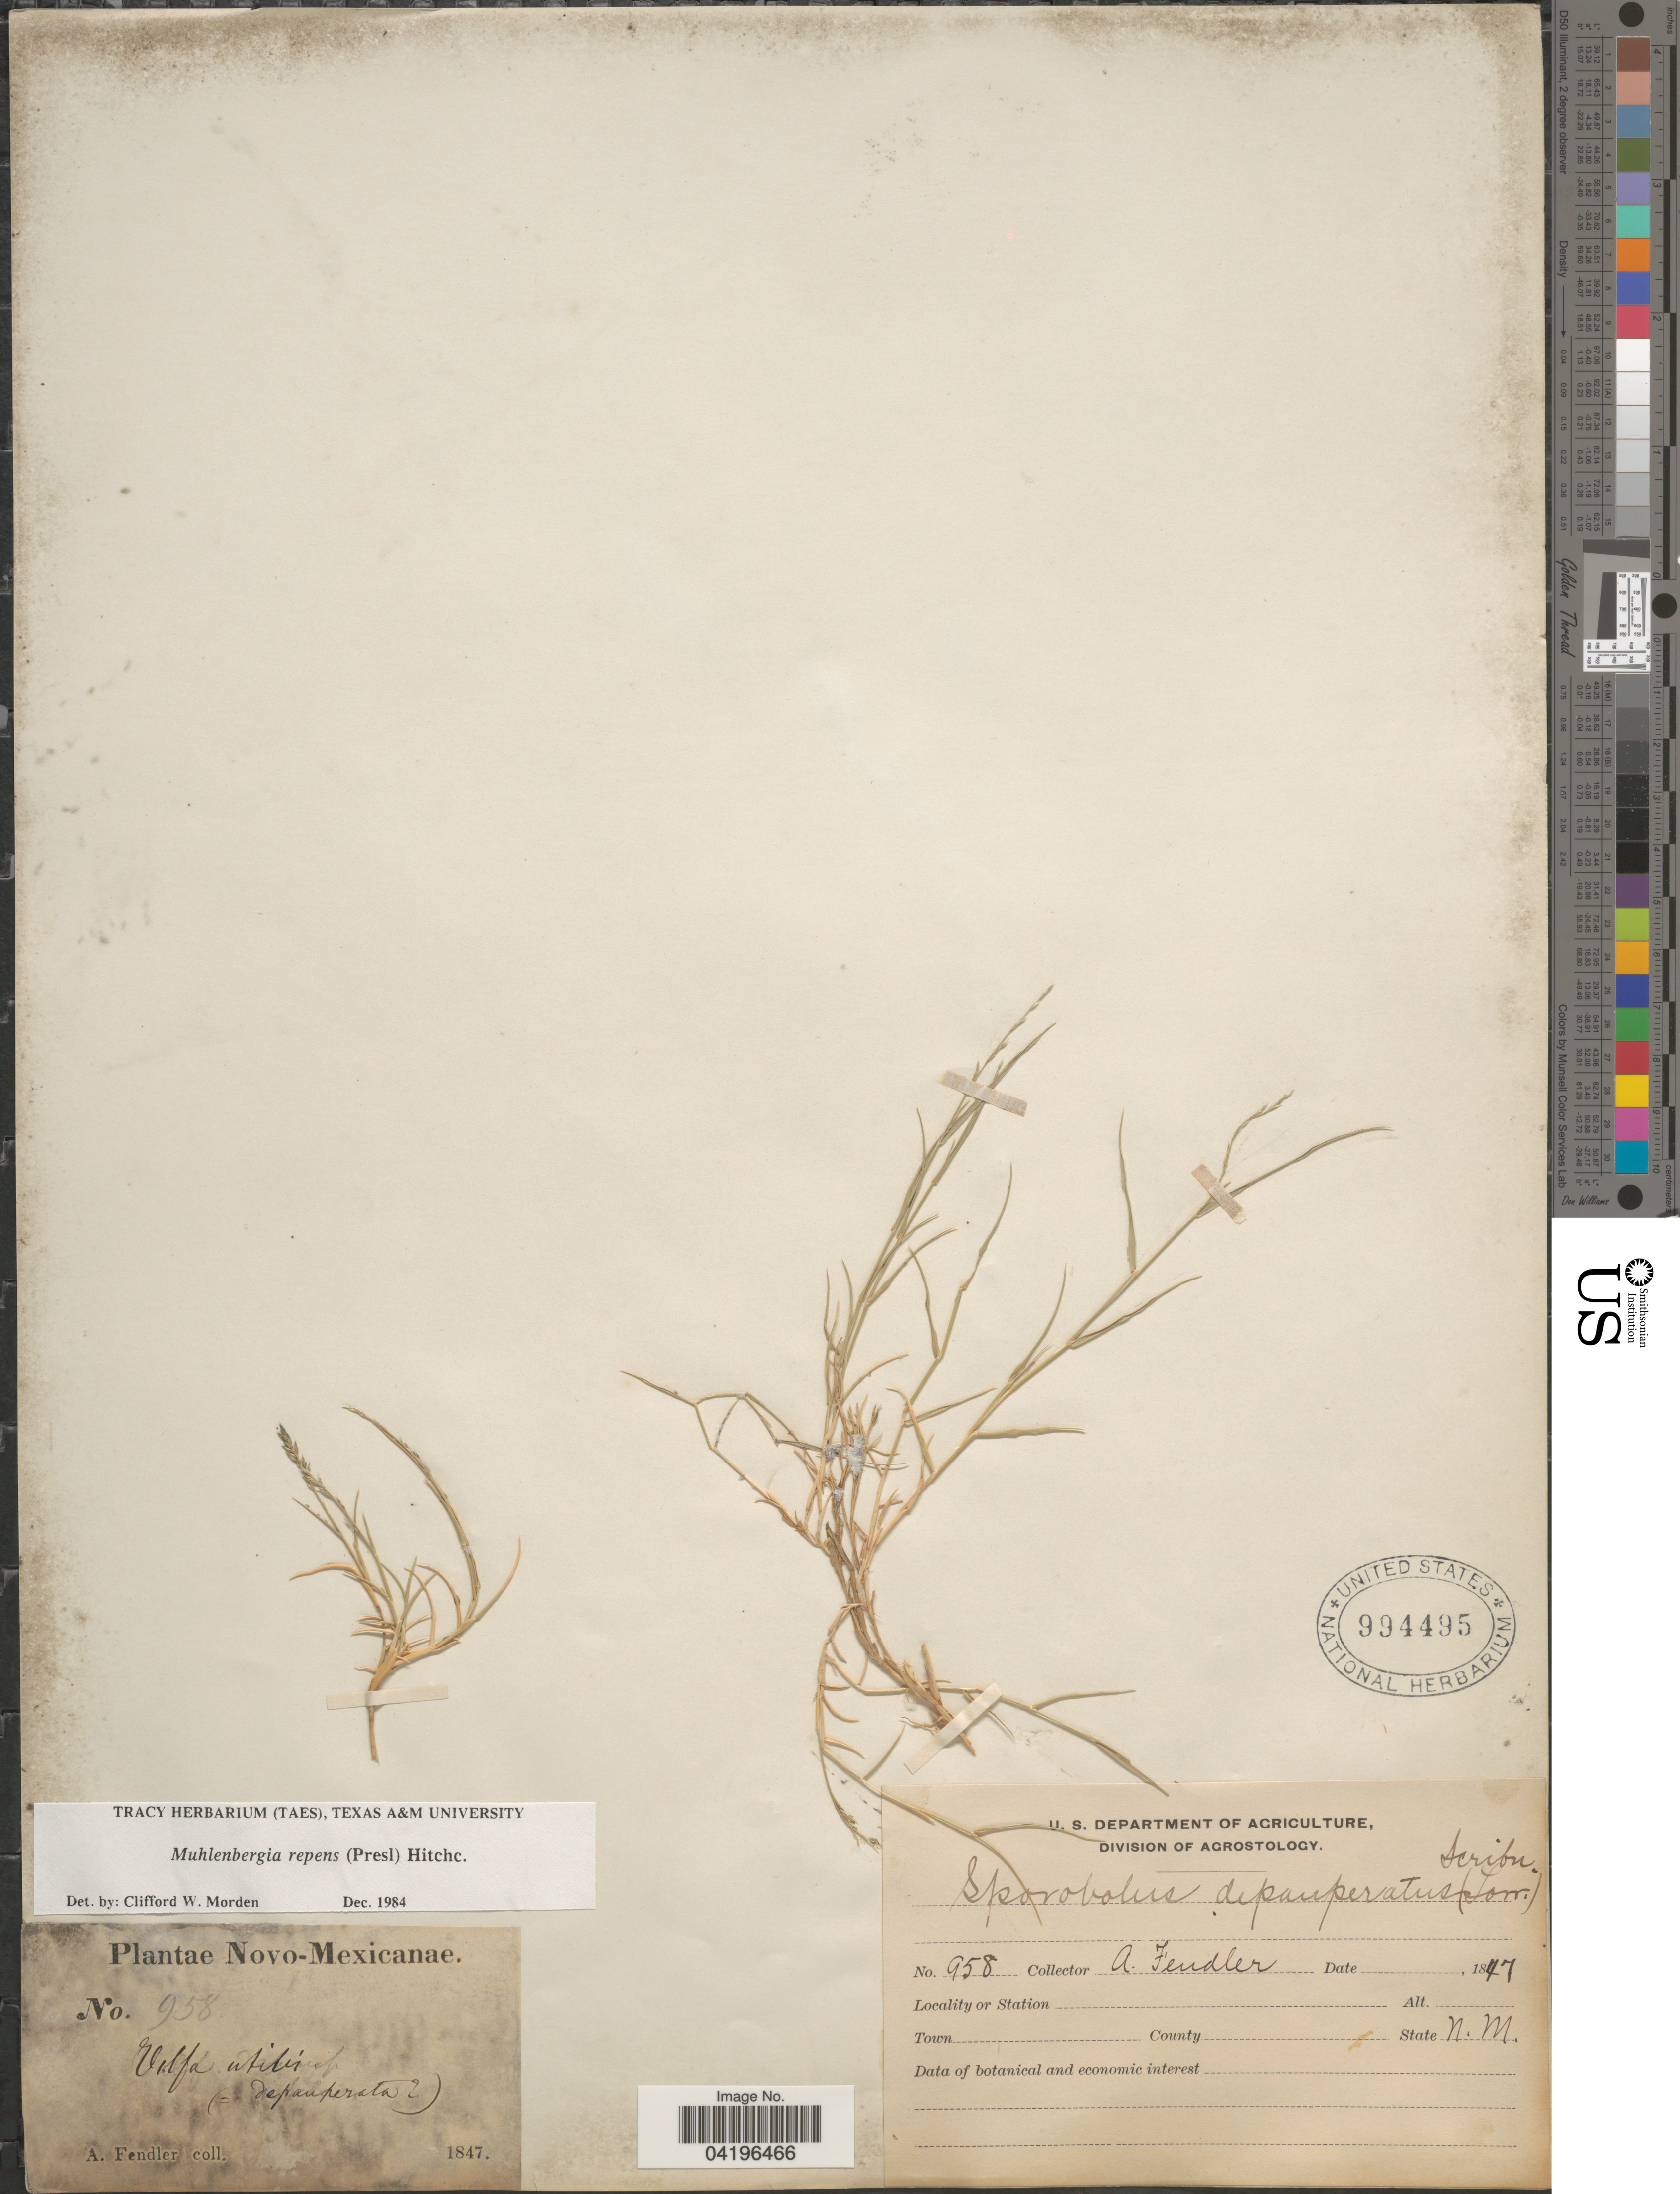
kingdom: Plantae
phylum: Tracheophyta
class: Liliopsida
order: Poales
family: Poaceae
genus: Muhlenbergia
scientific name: Muhlenbergia repens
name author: (J. Presl) Hitchc.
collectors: A. Fendler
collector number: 958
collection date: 1847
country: United States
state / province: New Mexico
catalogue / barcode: US 994495